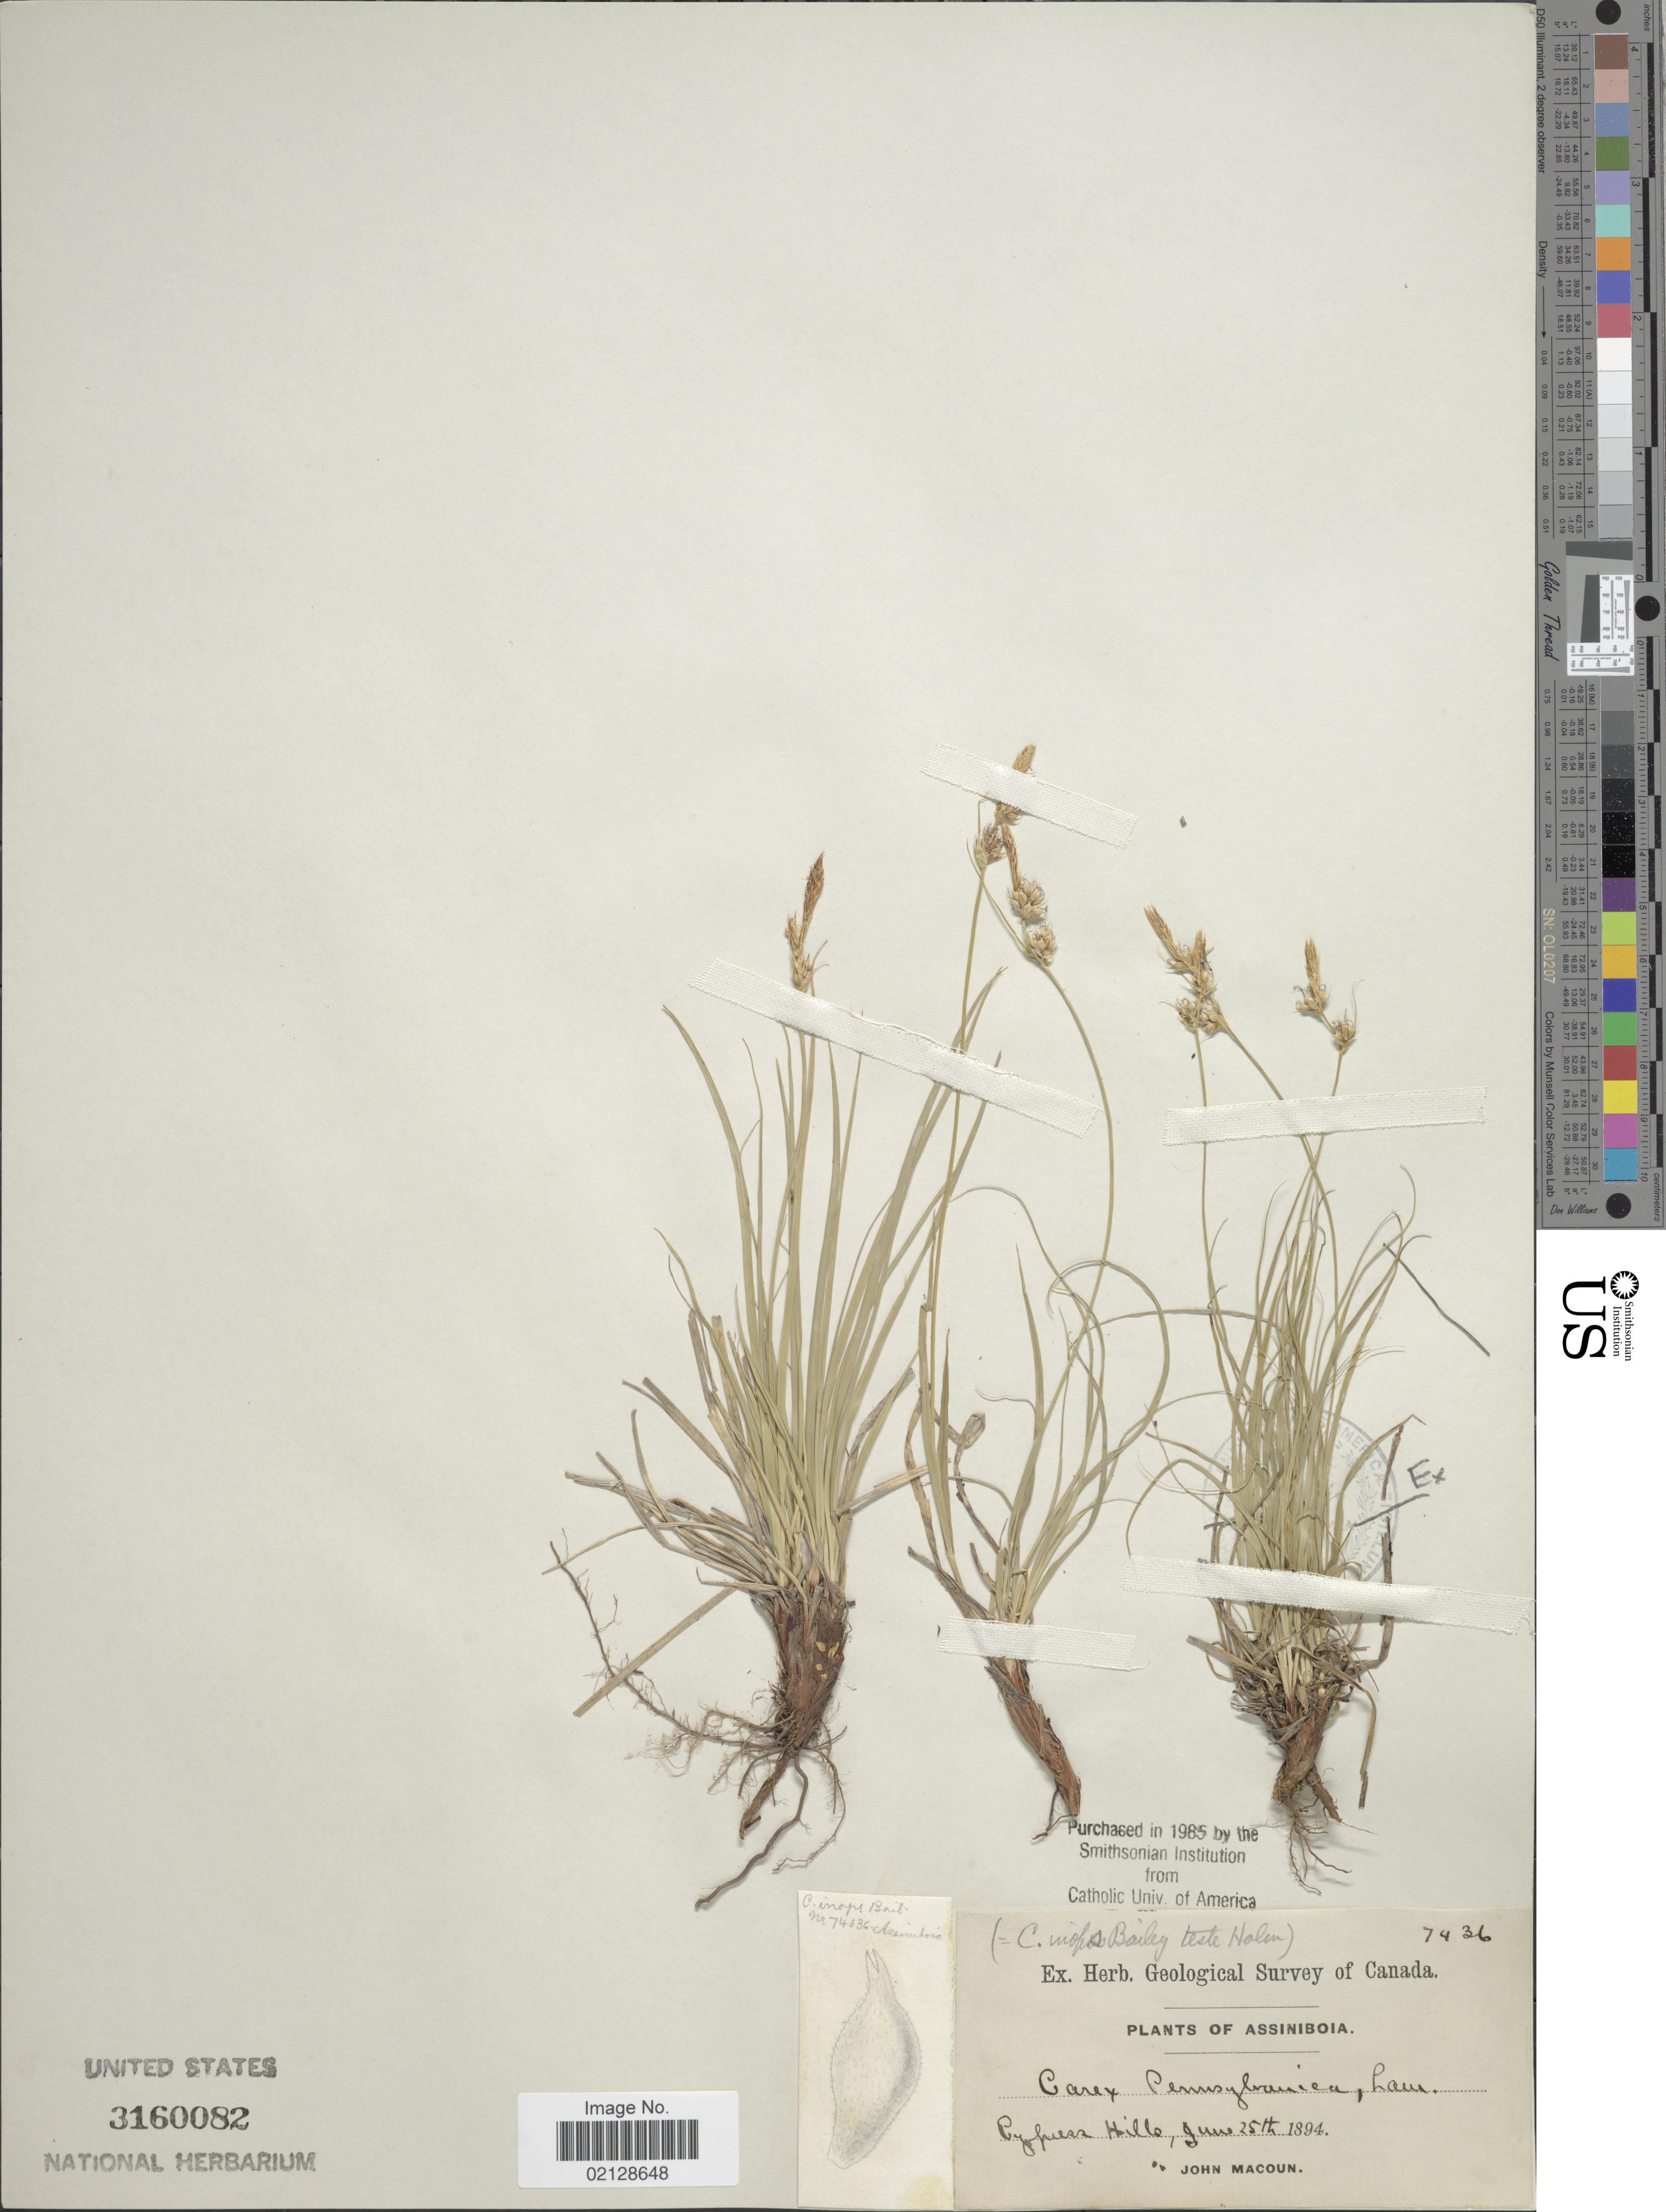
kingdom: Plantae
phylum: Tracheophyta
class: Liliopsida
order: Poales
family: Cyperaceae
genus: Carex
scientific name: Carex pensylvanica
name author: Lam.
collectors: J. Macoun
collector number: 7436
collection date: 1894-06-25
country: Canada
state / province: Saskatchewan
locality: Assiniboia, Cypress Hills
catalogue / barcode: US 3160082